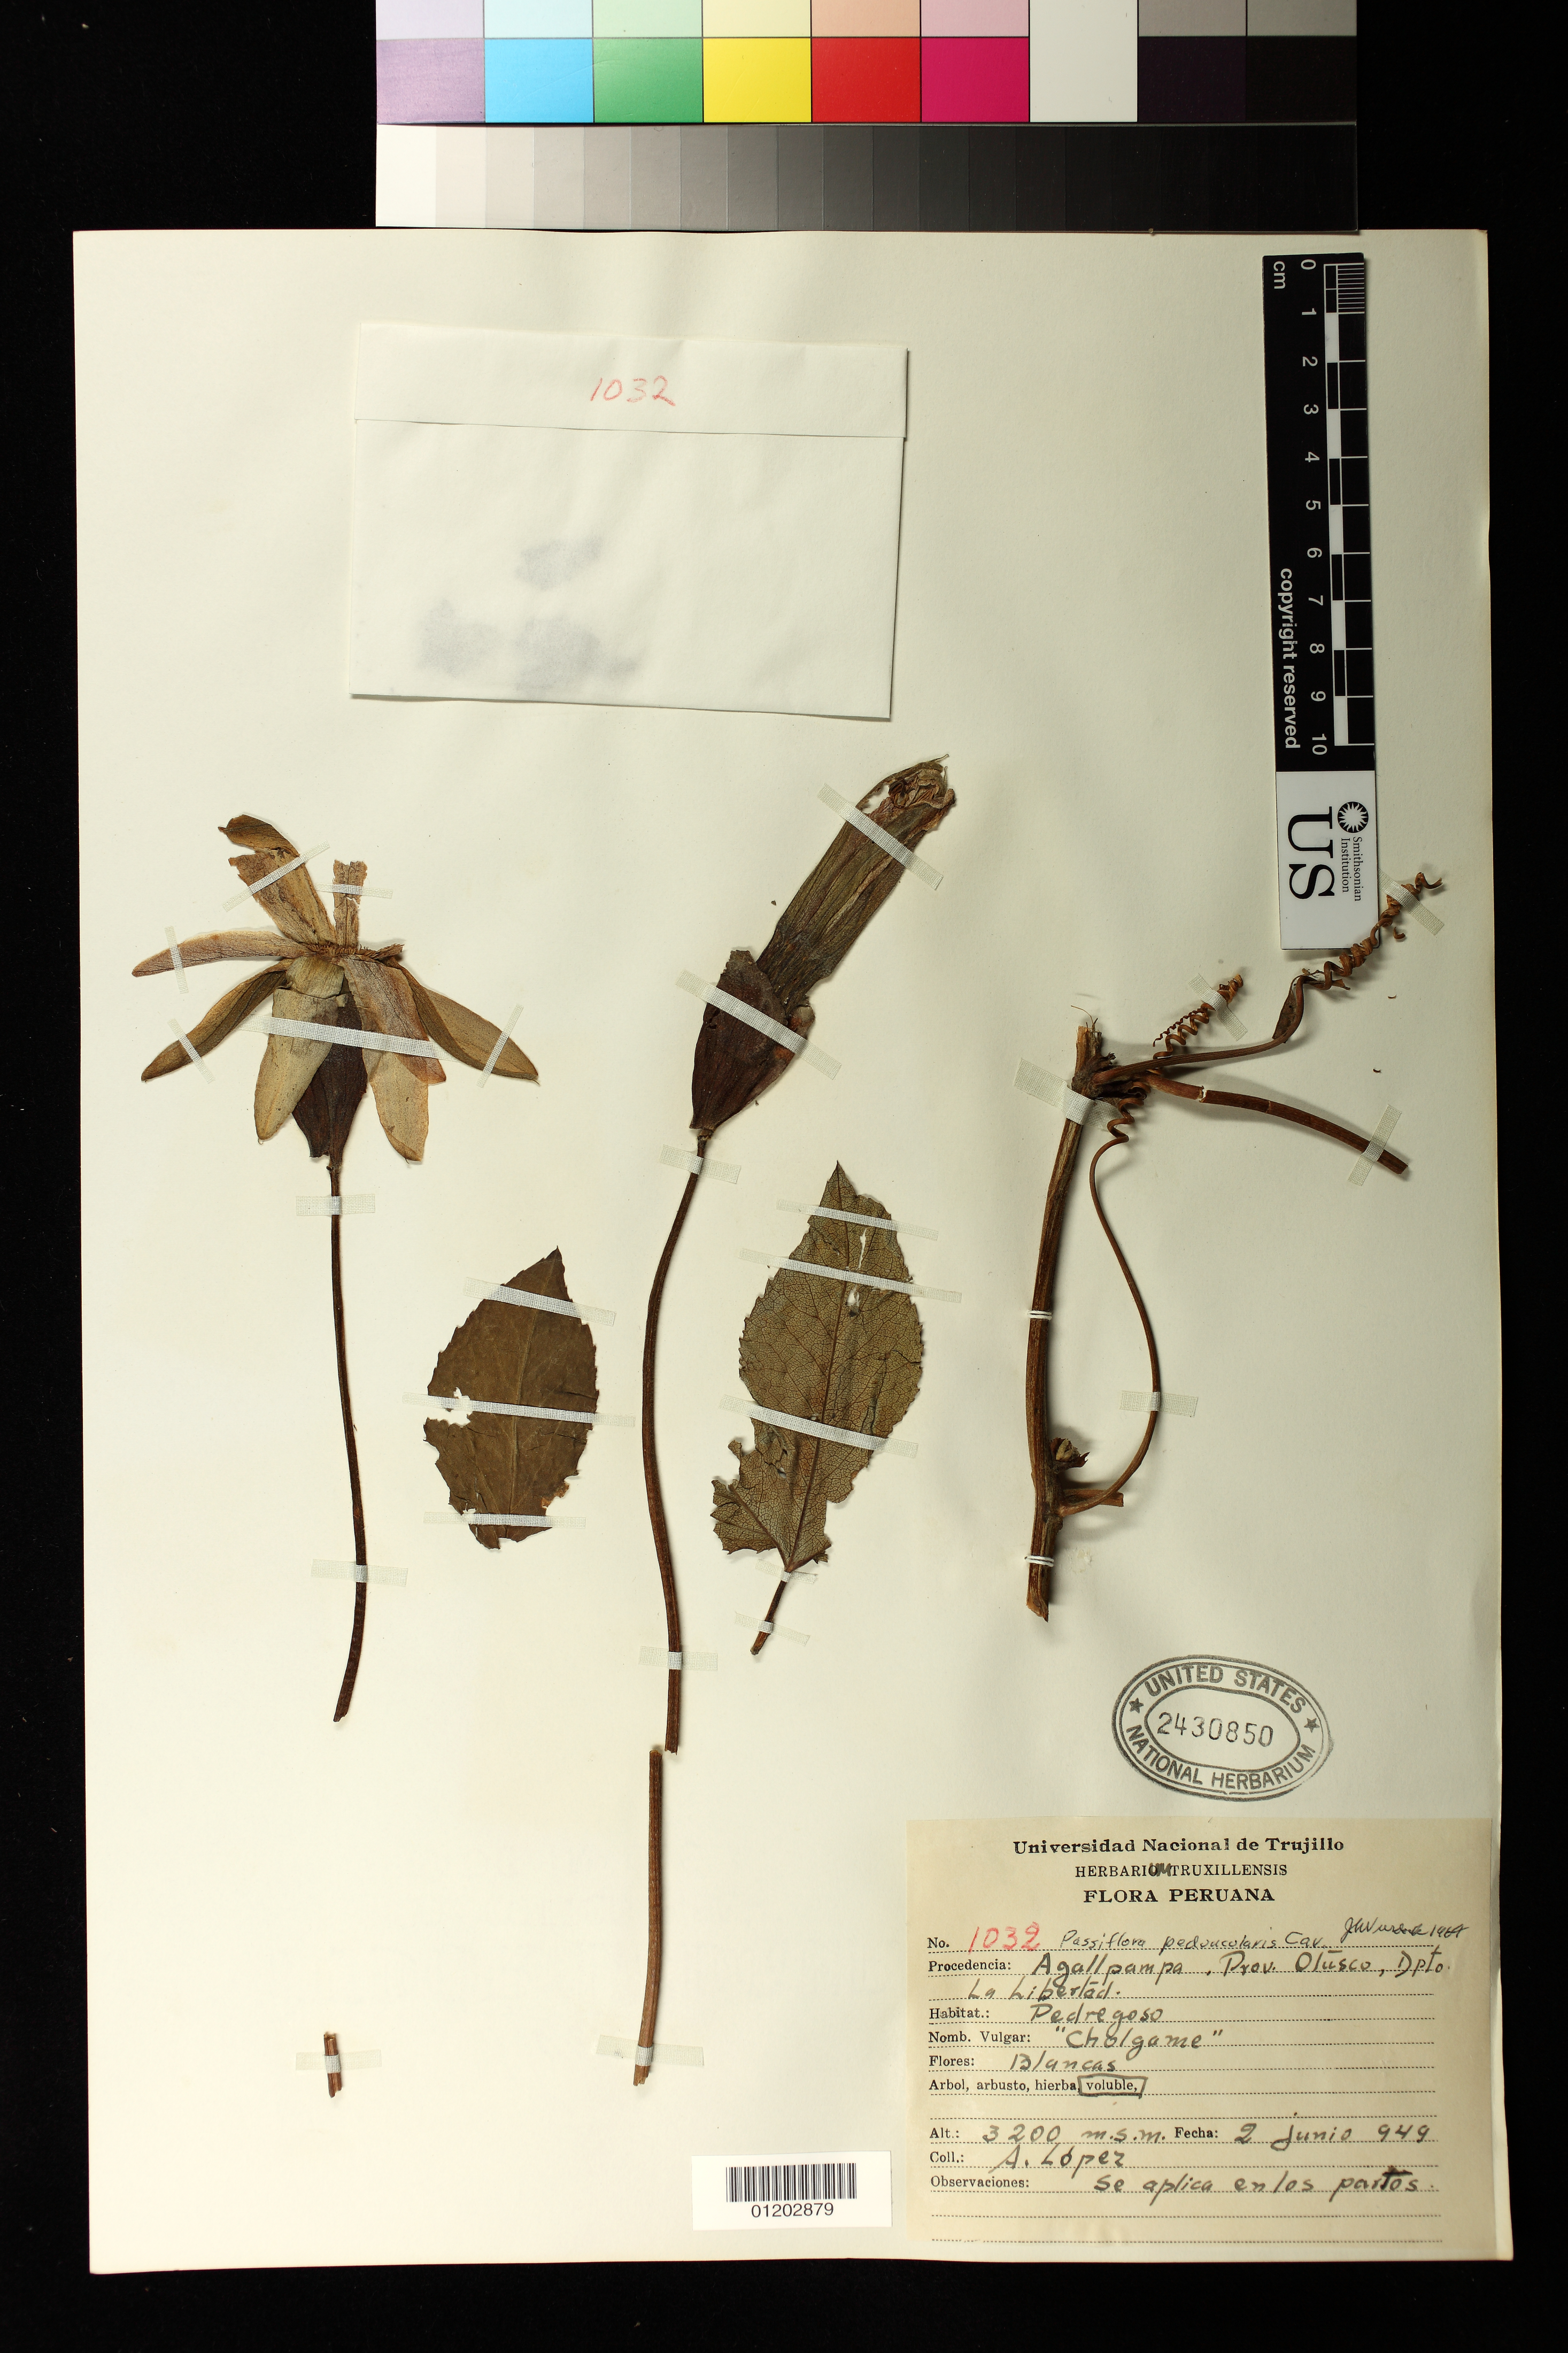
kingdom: Plantae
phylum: Tracheophyta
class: Magnoliopsida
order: Malpighiales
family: Passifloraceae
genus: Passiflora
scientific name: Passiflora peduncularis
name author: Cav.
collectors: A. Lopez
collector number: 1032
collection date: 1949-06-02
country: Peru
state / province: La Libertad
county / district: Otuzco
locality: Agallpampa.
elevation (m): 3200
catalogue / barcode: US 2430850